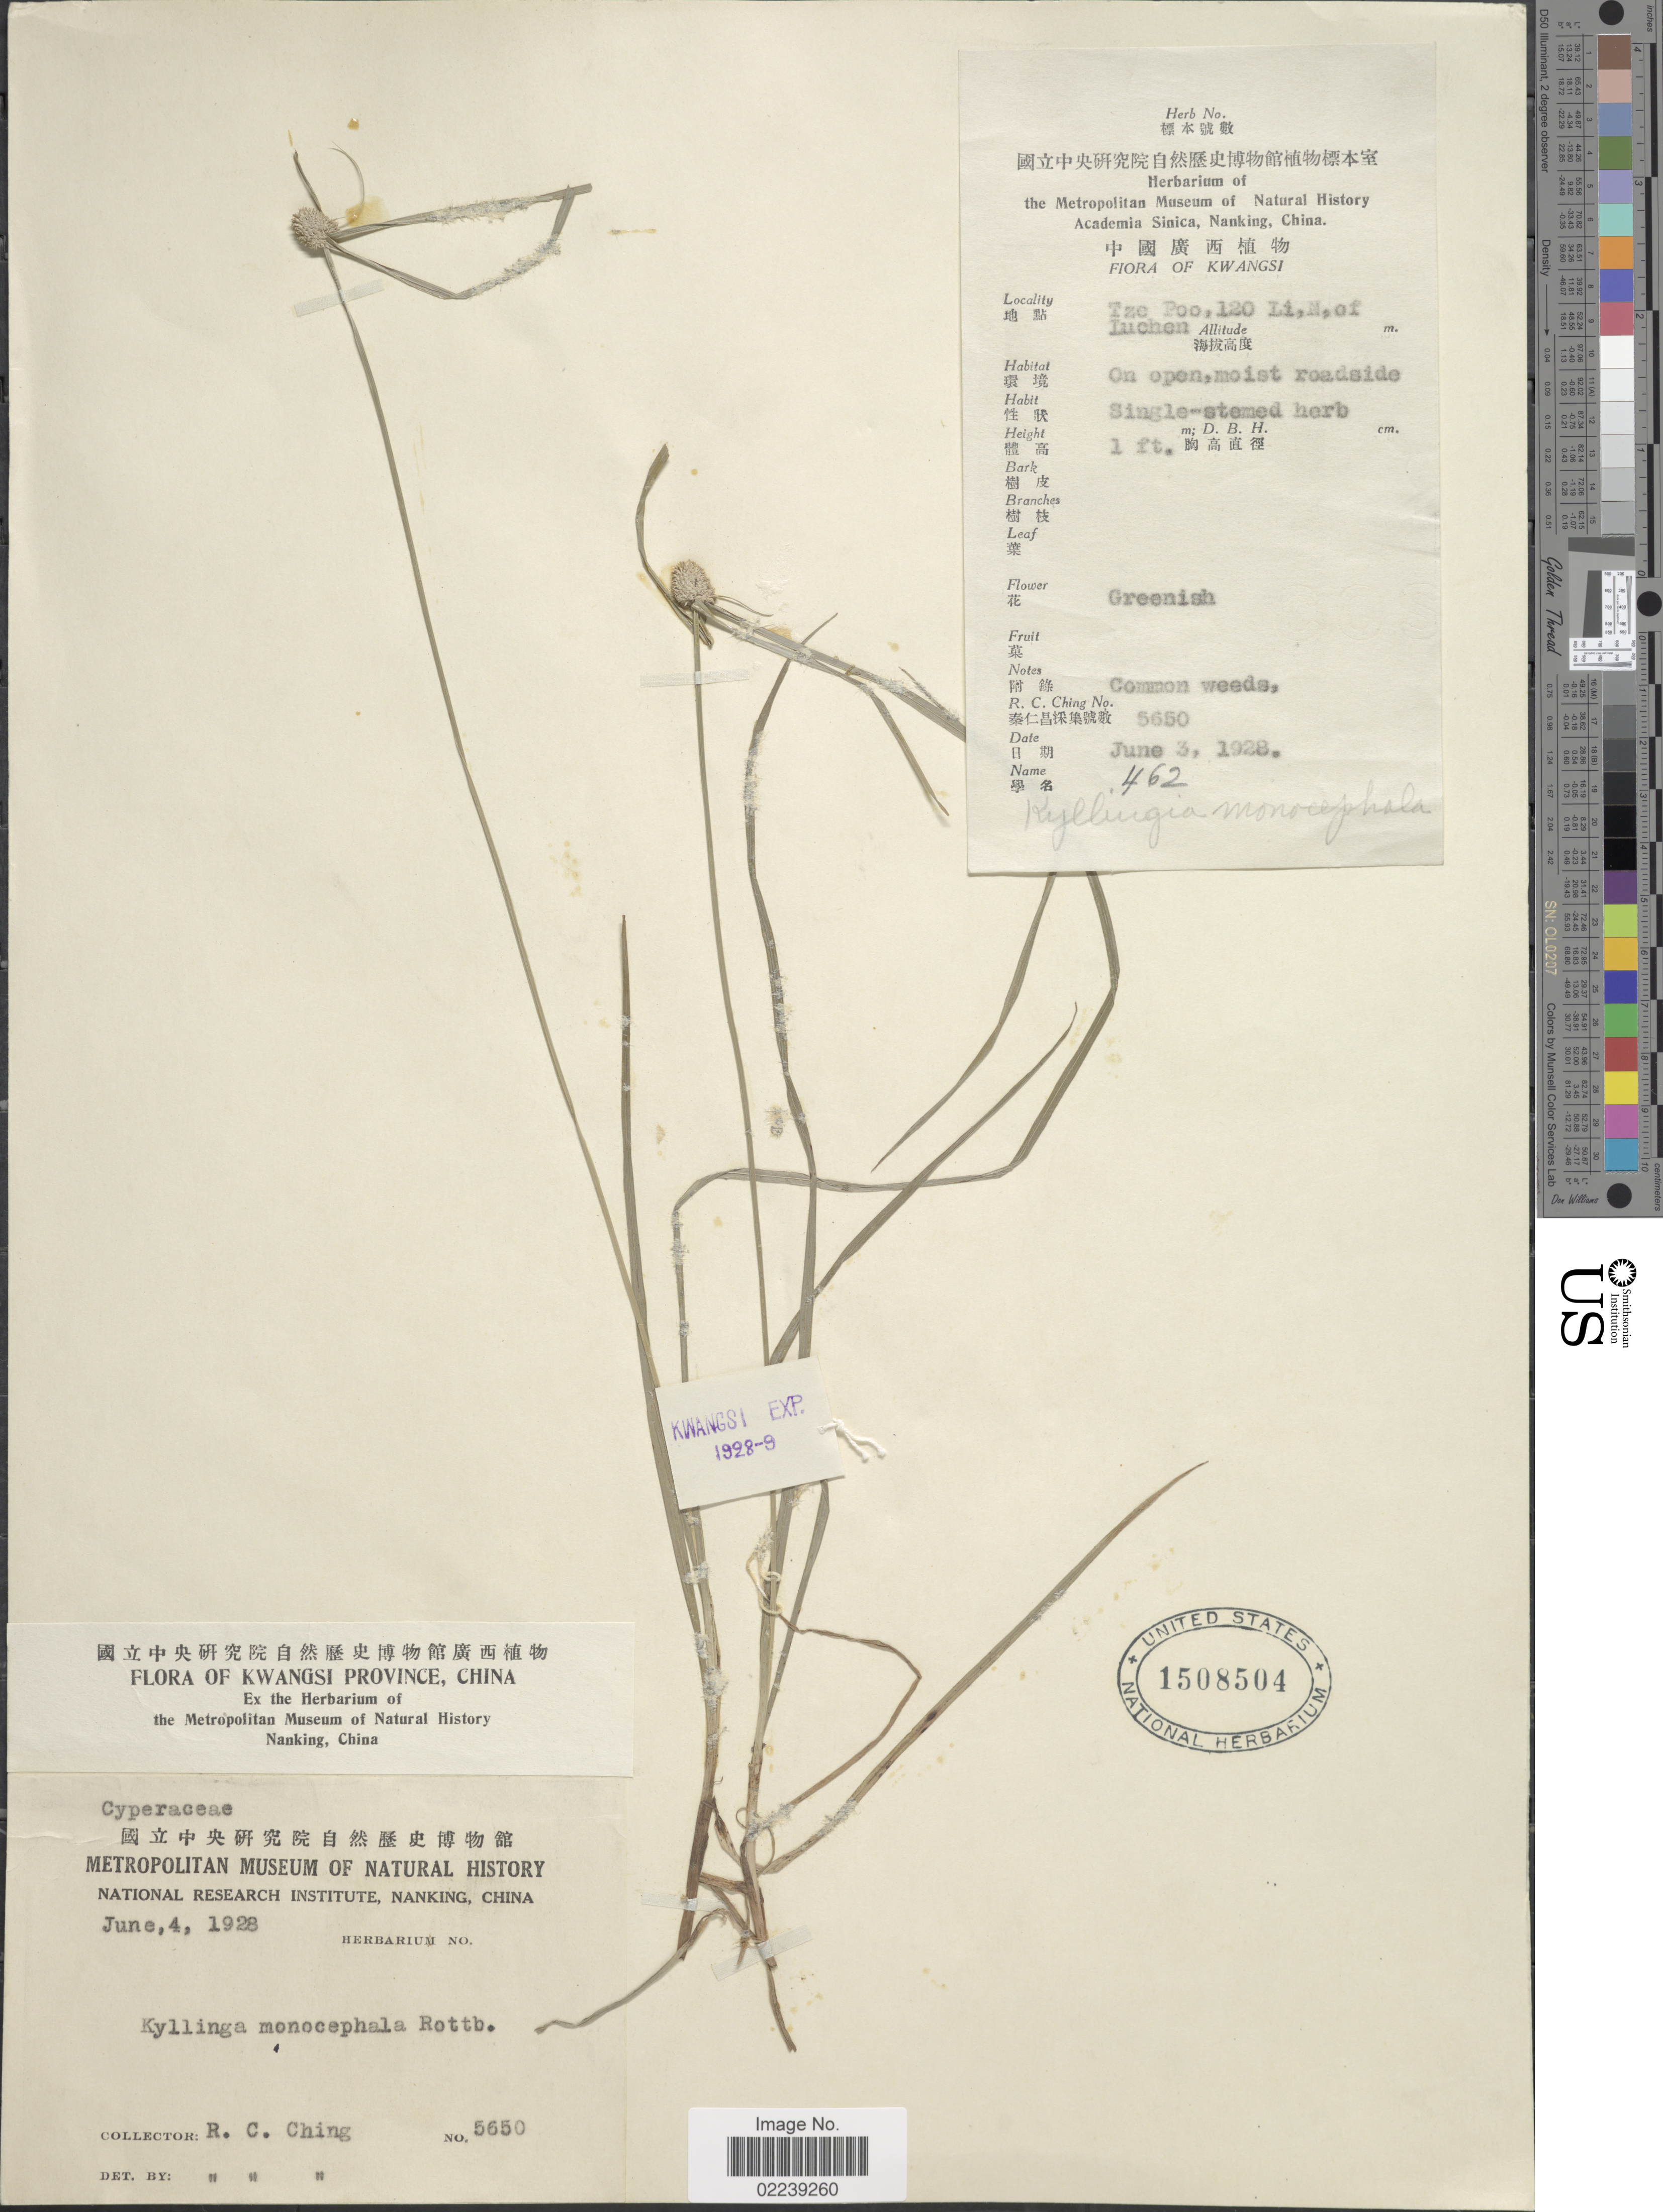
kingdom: Plantae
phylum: Tracheophyta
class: Liliopsida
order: Poales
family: Cyperaceae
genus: Cyperus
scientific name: Cyperus mindorensis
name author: (Steud.) Huygh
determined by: Strong, M. T., (US), Smithsonian Institution - National Museum of Natural History (UNITED STATES)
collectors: R. C. Ching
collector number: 5650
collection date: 1928-06-04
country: China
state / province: Guangxi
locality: Kwangsi Province, Tze Poo, 120 Li, N, of Luchen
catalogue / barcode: US 1508504